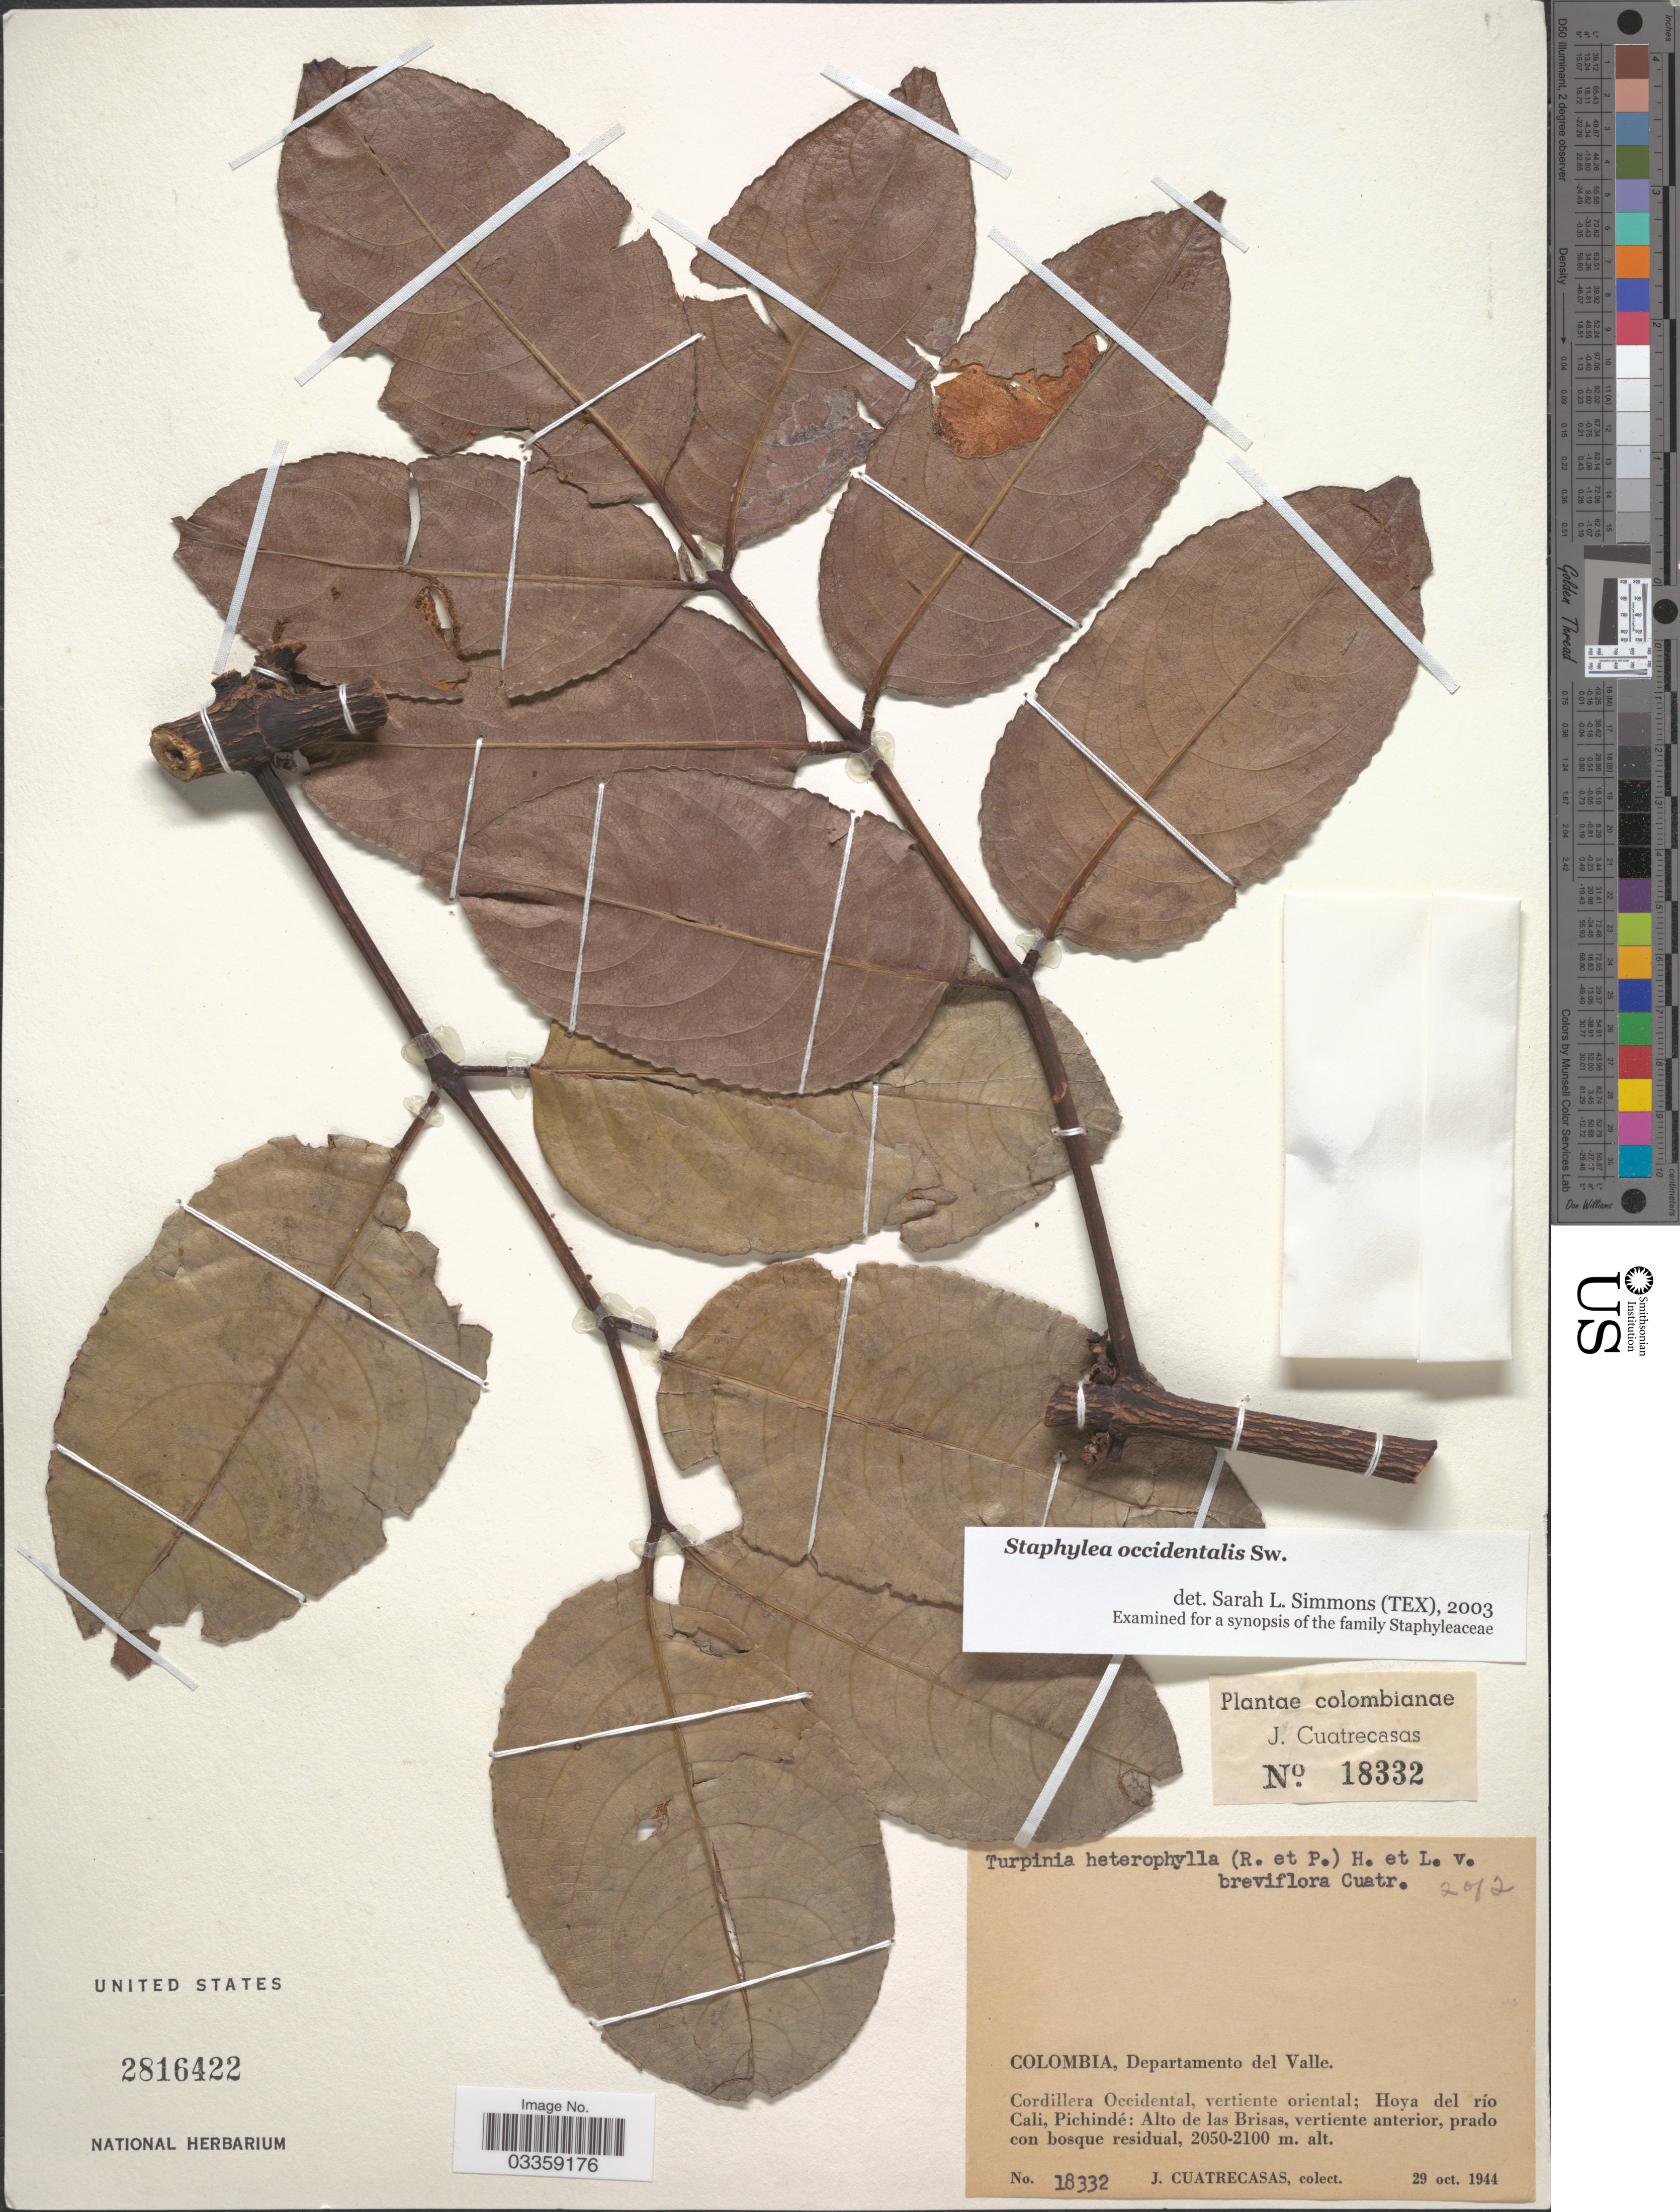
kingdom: Plantae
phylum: Tracheophyta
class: Magnoliopsida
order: Crossosomatales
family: Staphyleaceae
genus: Turpinia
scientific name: Turpinia occidentalis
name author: (Sw.) G. Don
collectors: J. Cuatrecasas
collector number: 18332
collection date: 1944-10-29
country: Colombia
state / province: Valle del Cauca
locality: Departamento del Valle. Cordillera Occidental, vertiente oriental; Hoya del río Cali, Pichindé: Alto de las Brisas, vertiente anterior.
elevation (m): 2050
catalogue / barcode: US 2816422